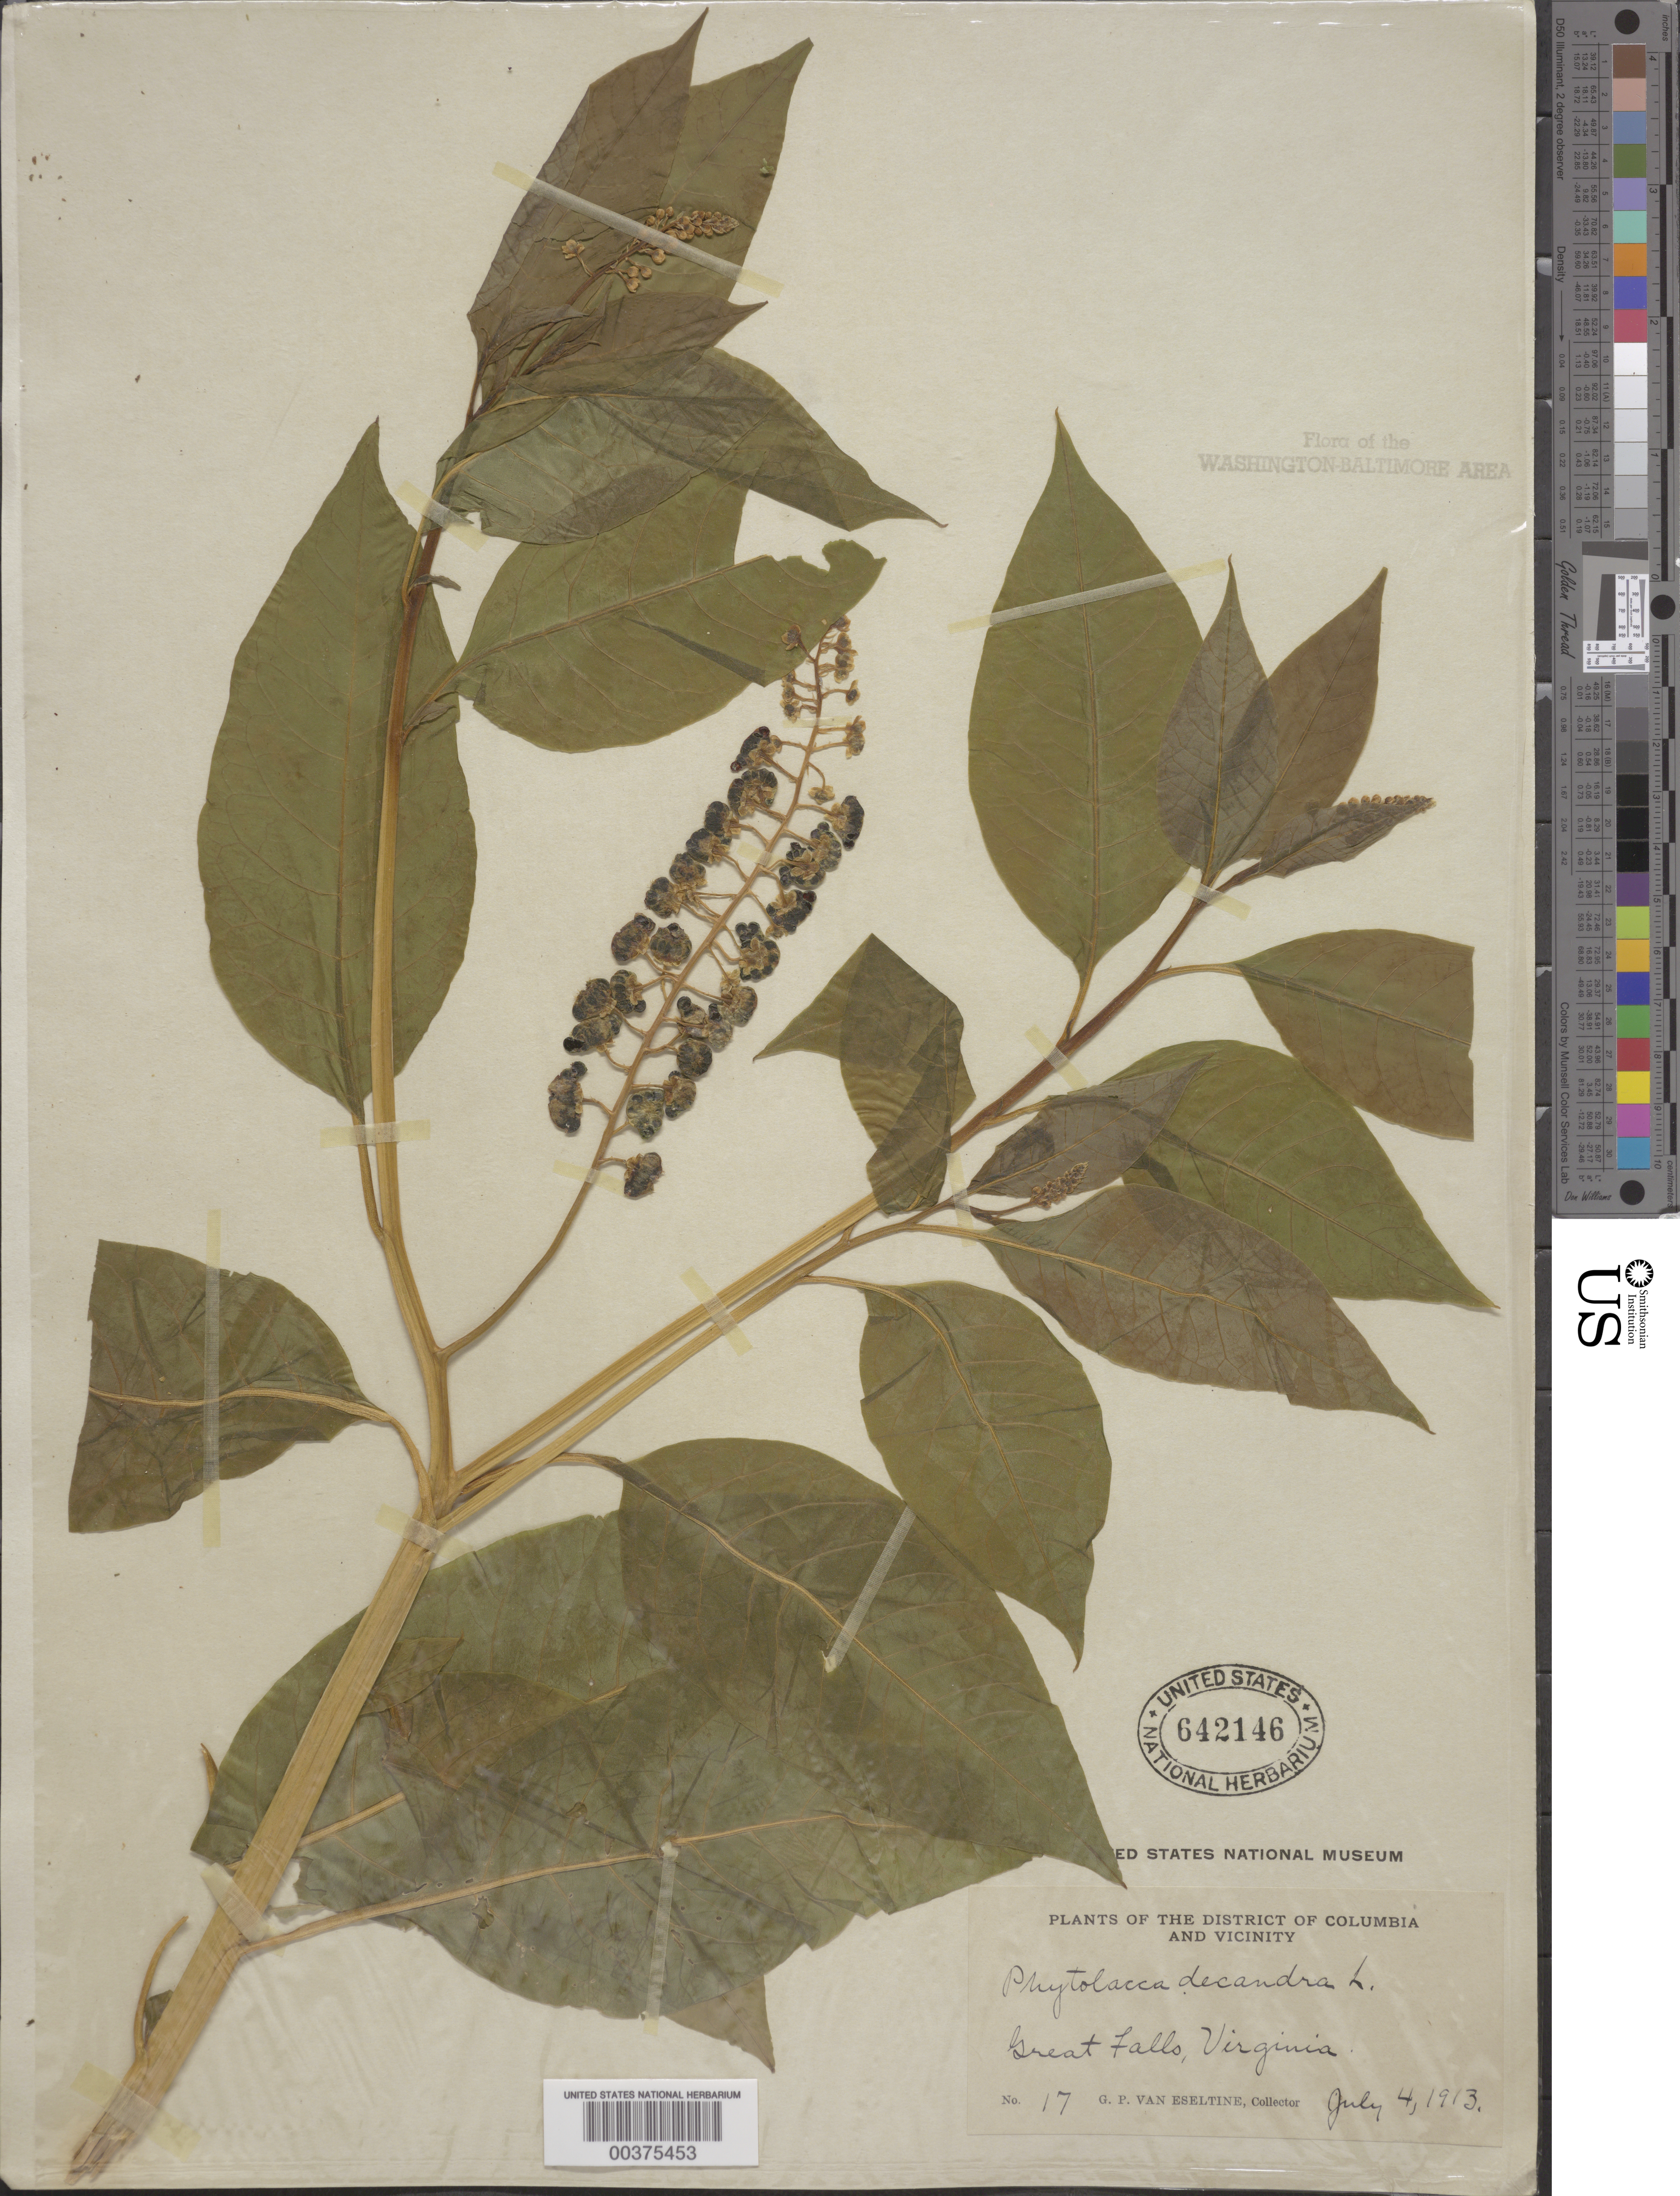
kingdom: Plantae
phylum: Tracheophyta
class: Magnoliopsida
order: Caryophyllales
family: Phytolaccaceae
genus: Phytolacca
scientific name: Phytolacca americana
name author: L.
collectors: G. P. Van Eseltine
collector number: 17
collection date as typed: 04 Jul 1913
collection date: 1913-07-04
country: United States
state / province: Virginia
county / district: Fairfax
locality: Great Falls C. and O. Canal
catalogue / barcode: US 642146